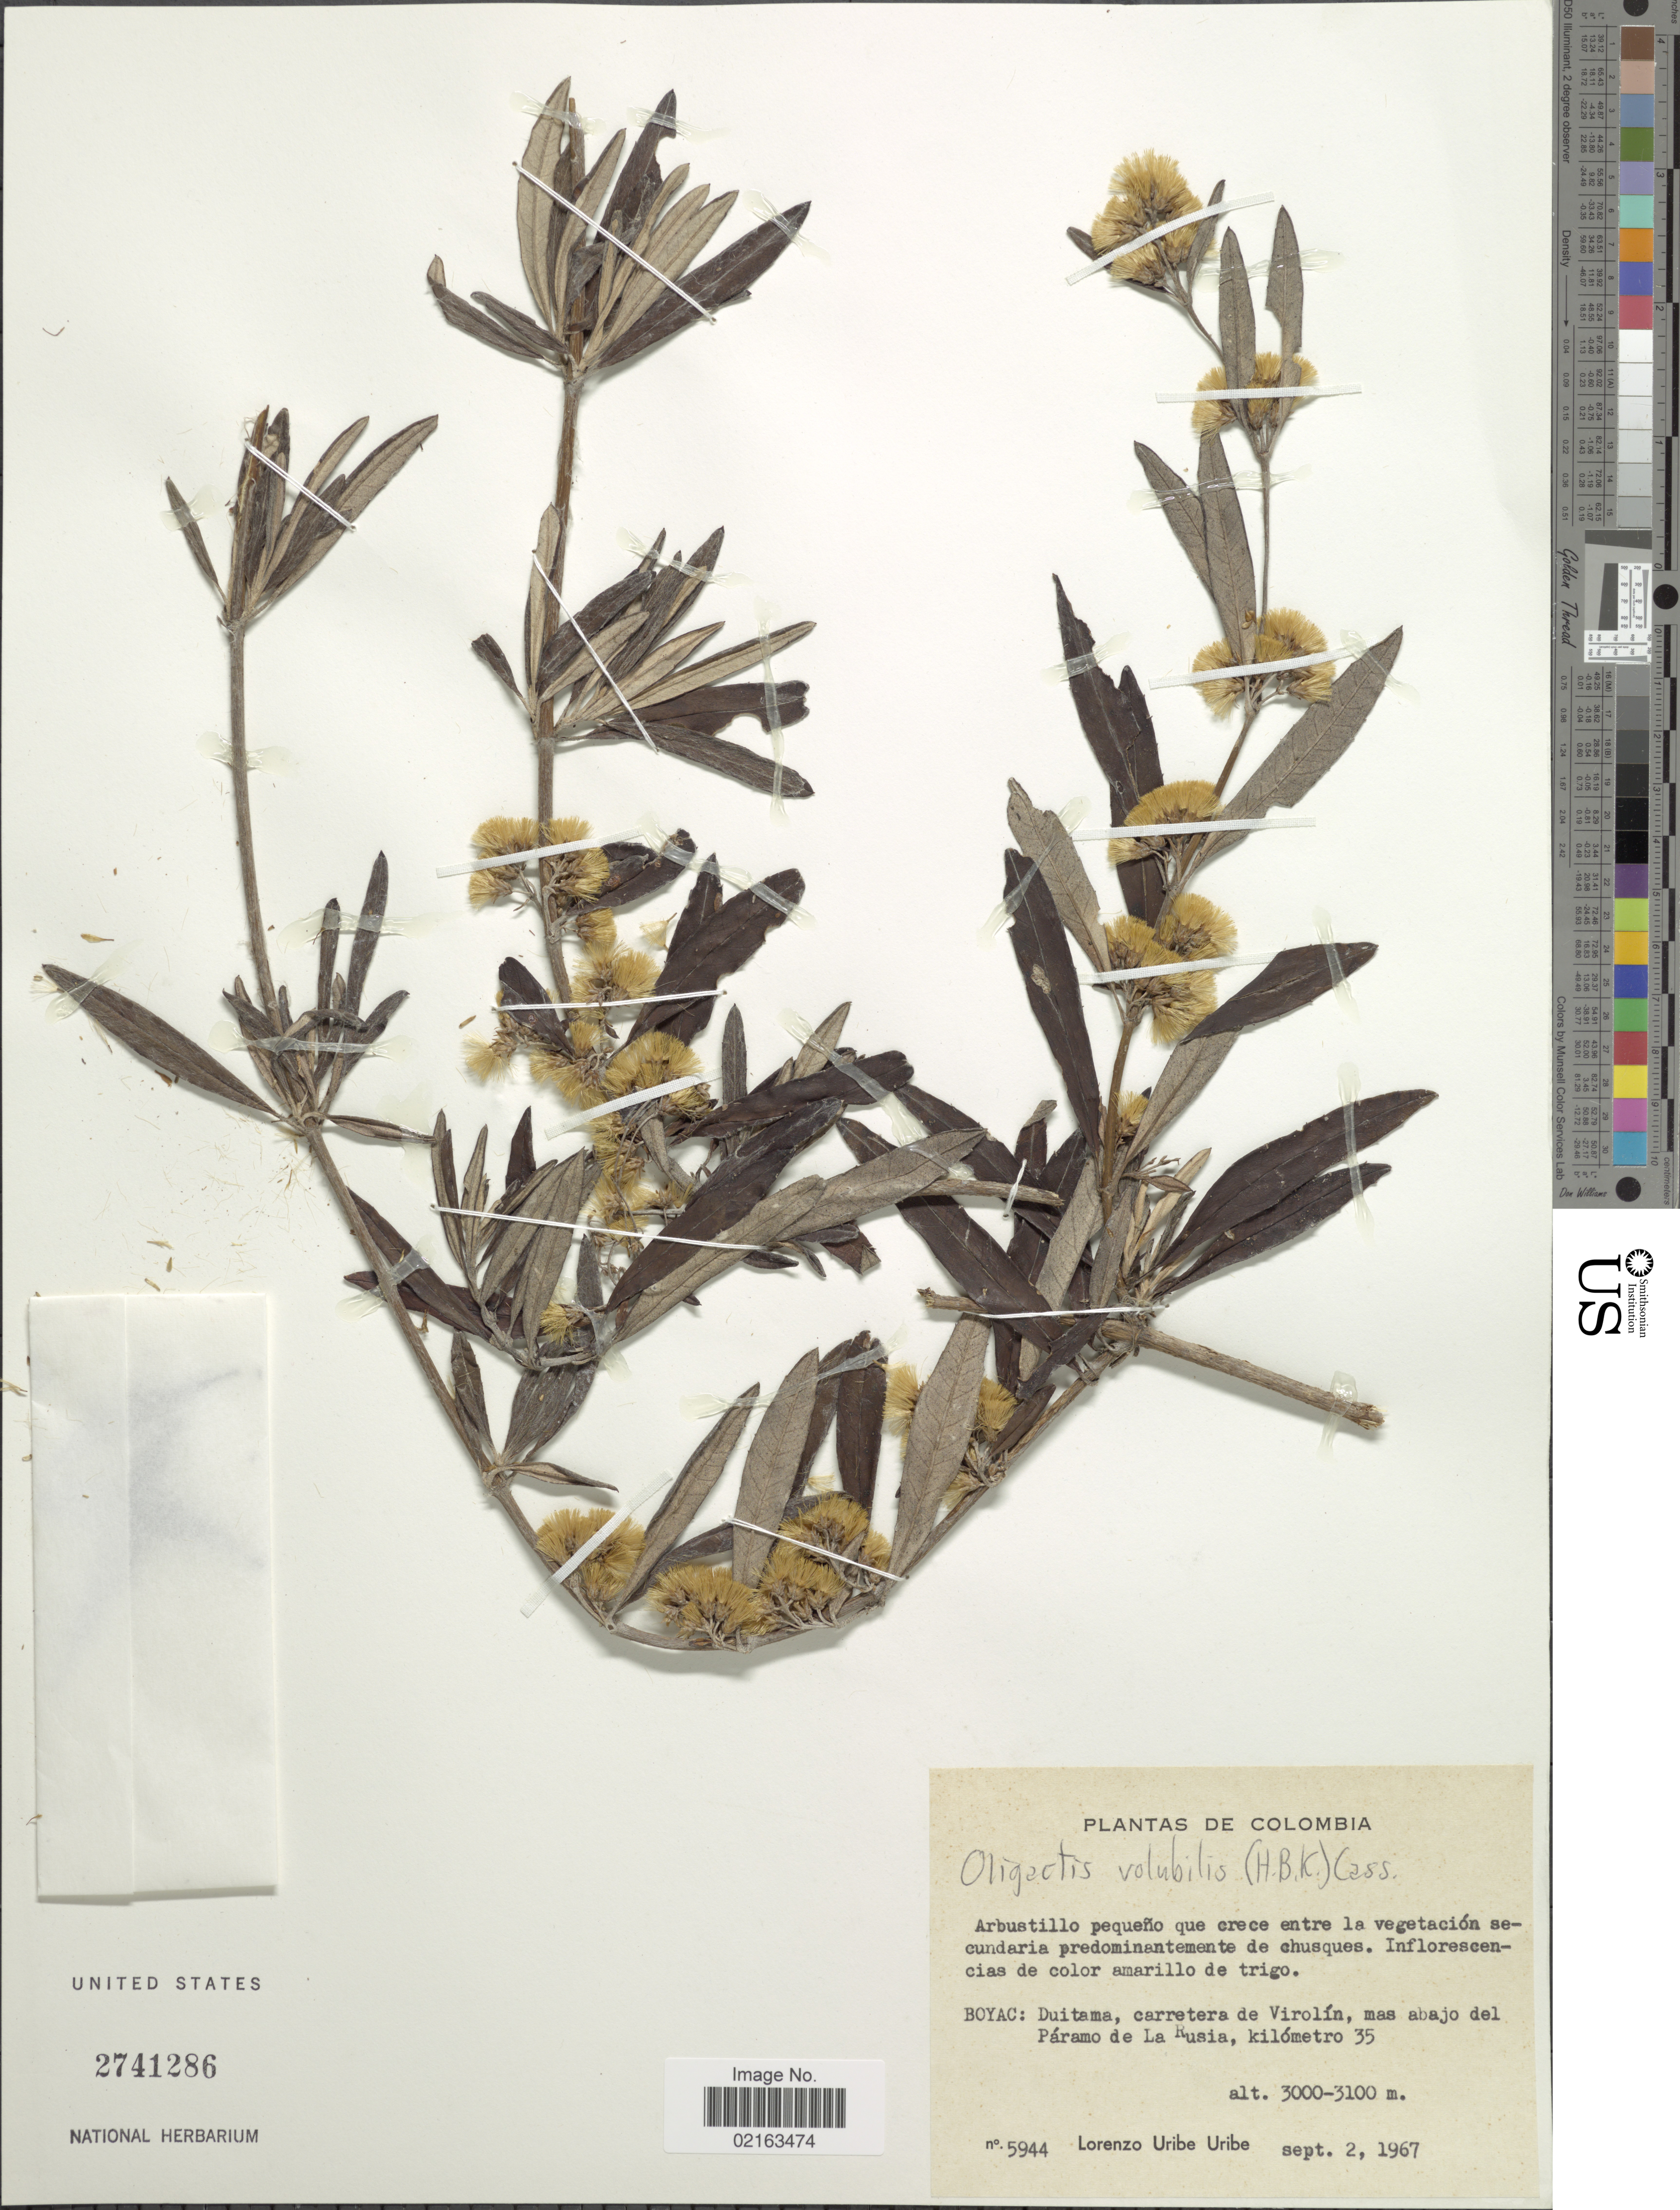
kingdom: Plantae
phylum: Tracheophyta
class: Magnoliopsida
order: Asterales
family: Asteraceae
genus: Oligactis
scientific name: Oligactis volubilis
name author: (Kunth) Cass.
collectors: L. Uribe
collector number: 5944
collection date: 1967-09-02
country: Colombia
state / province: Boyacá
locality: Boyac: Duitama, carretera de Virolín, mas abajo del Páramo de La Rusia, kilómetro 35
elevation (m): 3000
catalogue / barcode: US 2741286